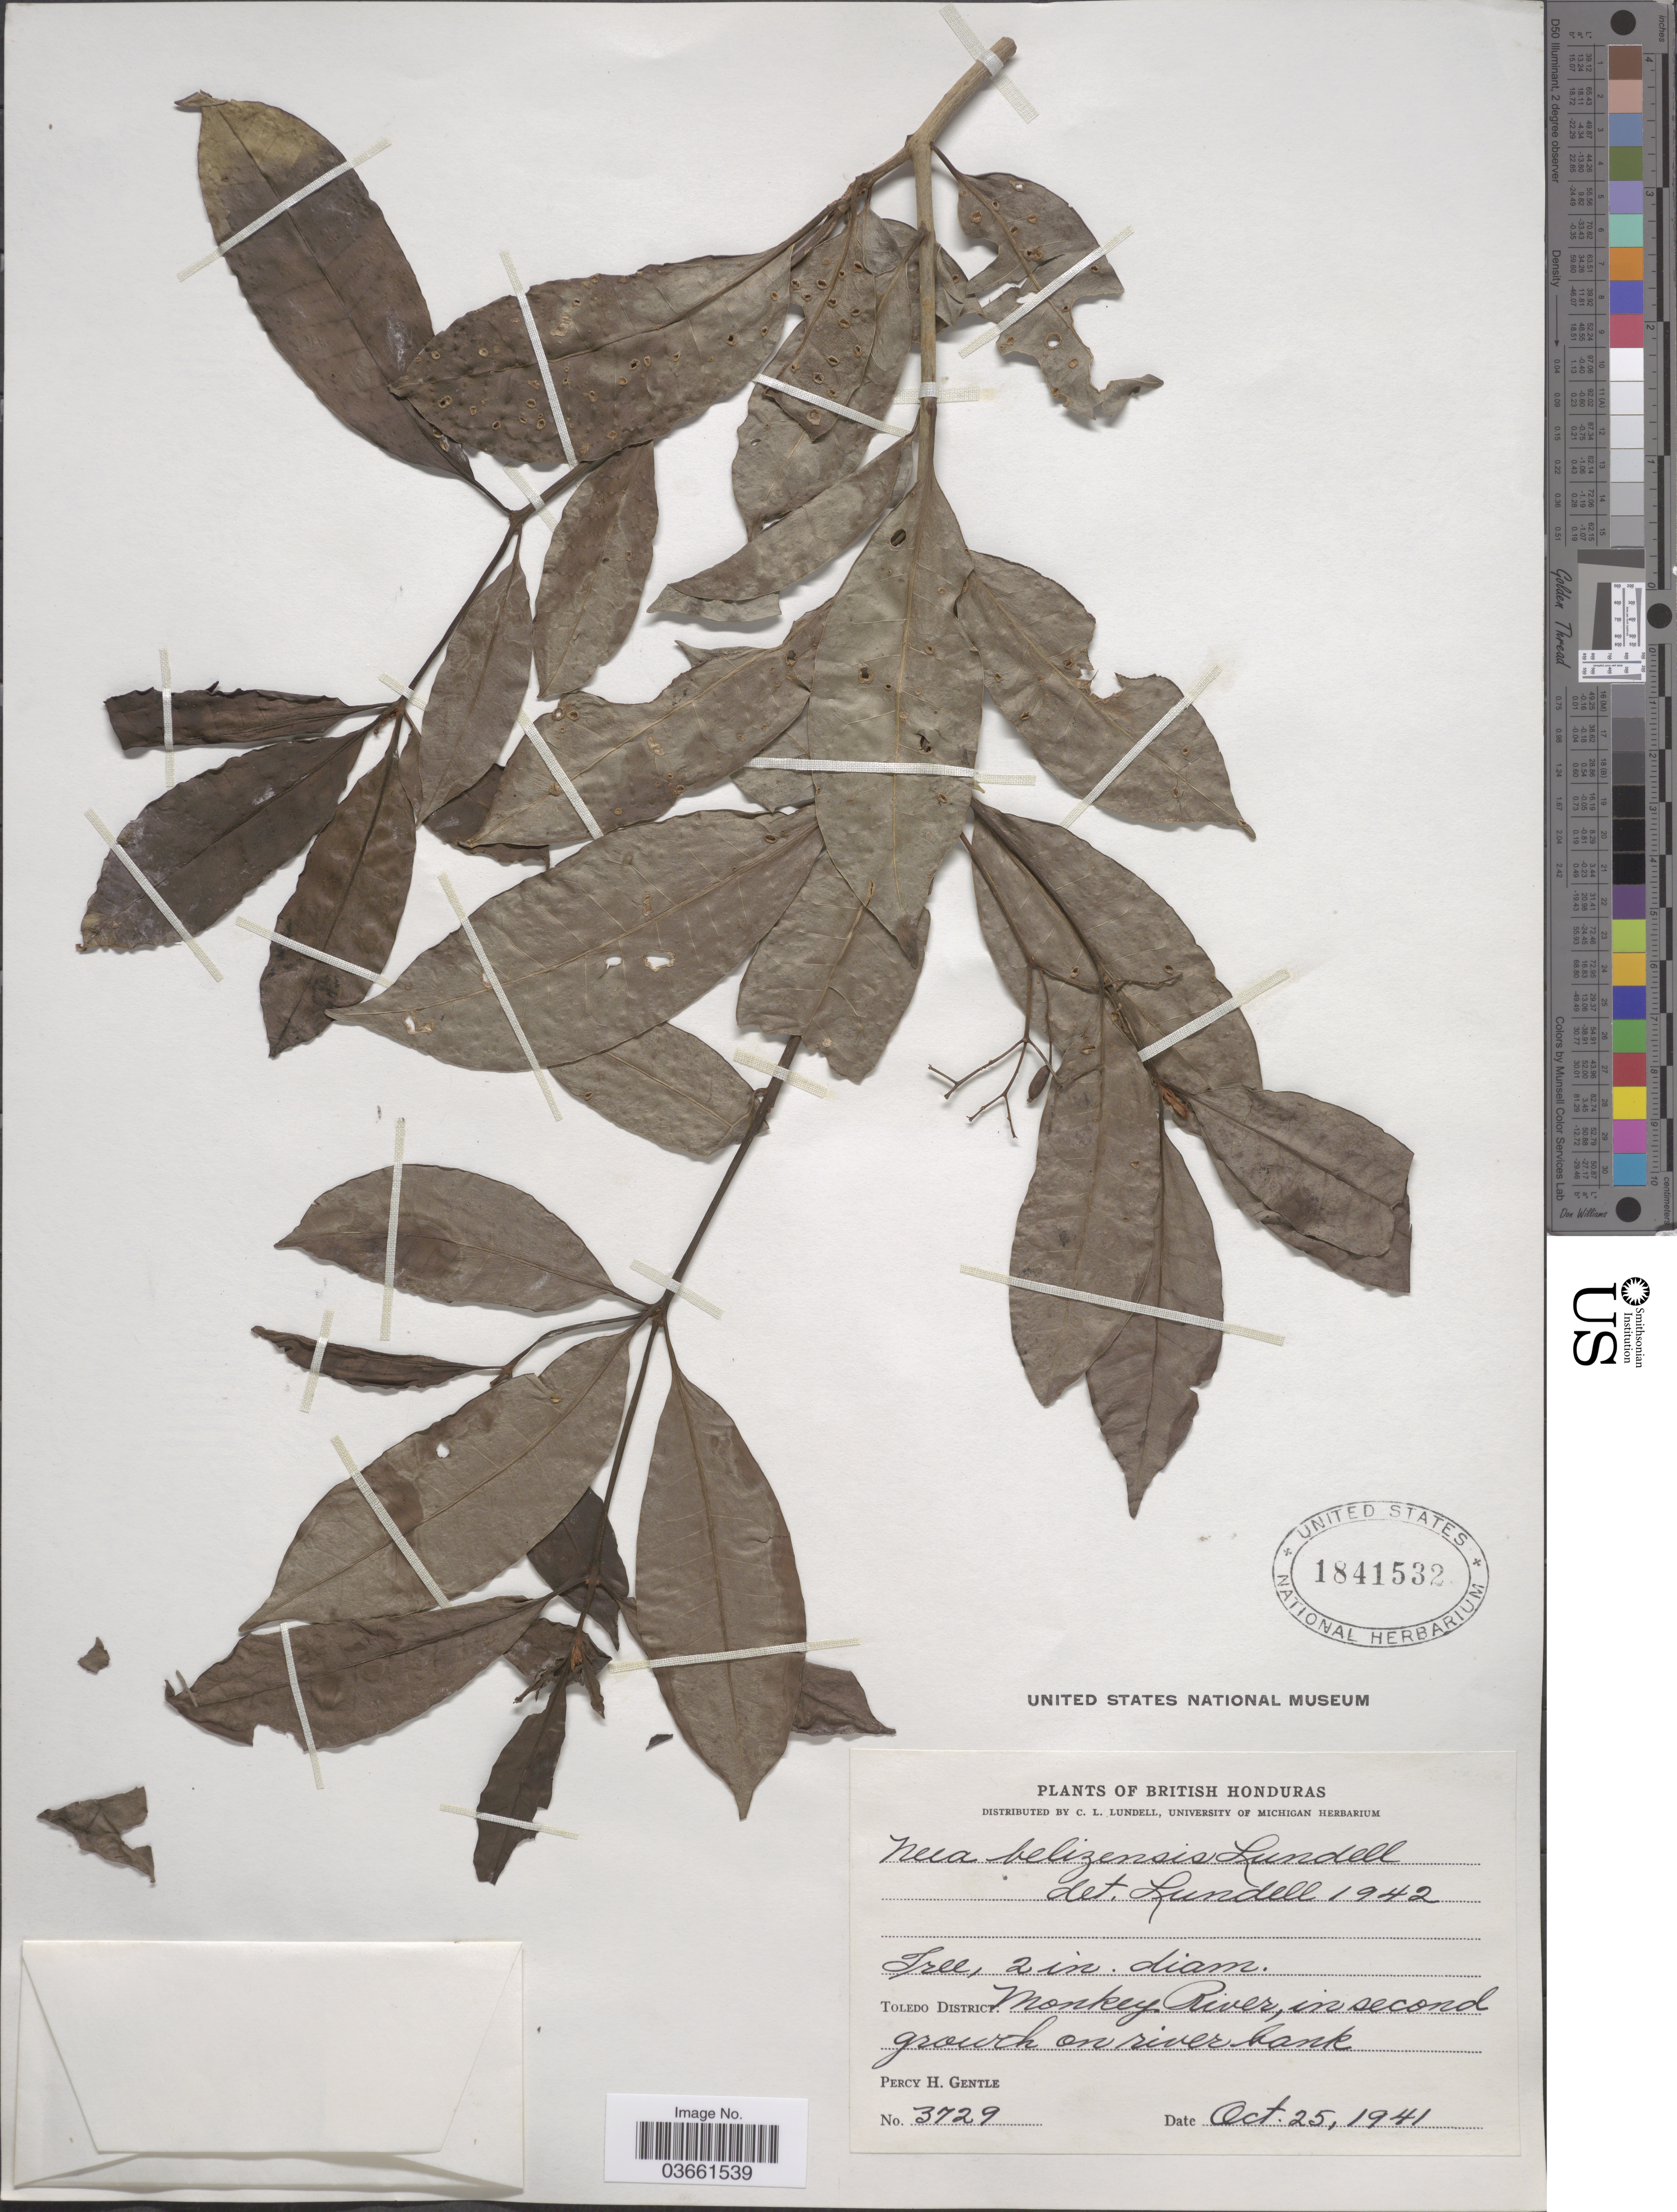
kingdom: Plantae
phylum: Tracheophyta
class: Magnoliopsida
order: Caryophyllales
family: Nyctaginaceae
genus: Neea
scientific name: Neea belizensis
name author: Lundell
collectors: P. H. Gentle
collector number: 3729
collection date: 1941-10-25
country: Belize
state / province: Toledo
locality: British Honduras. Toledo District: Monkey River, in second growth on river bank.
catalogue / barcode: US 1841532